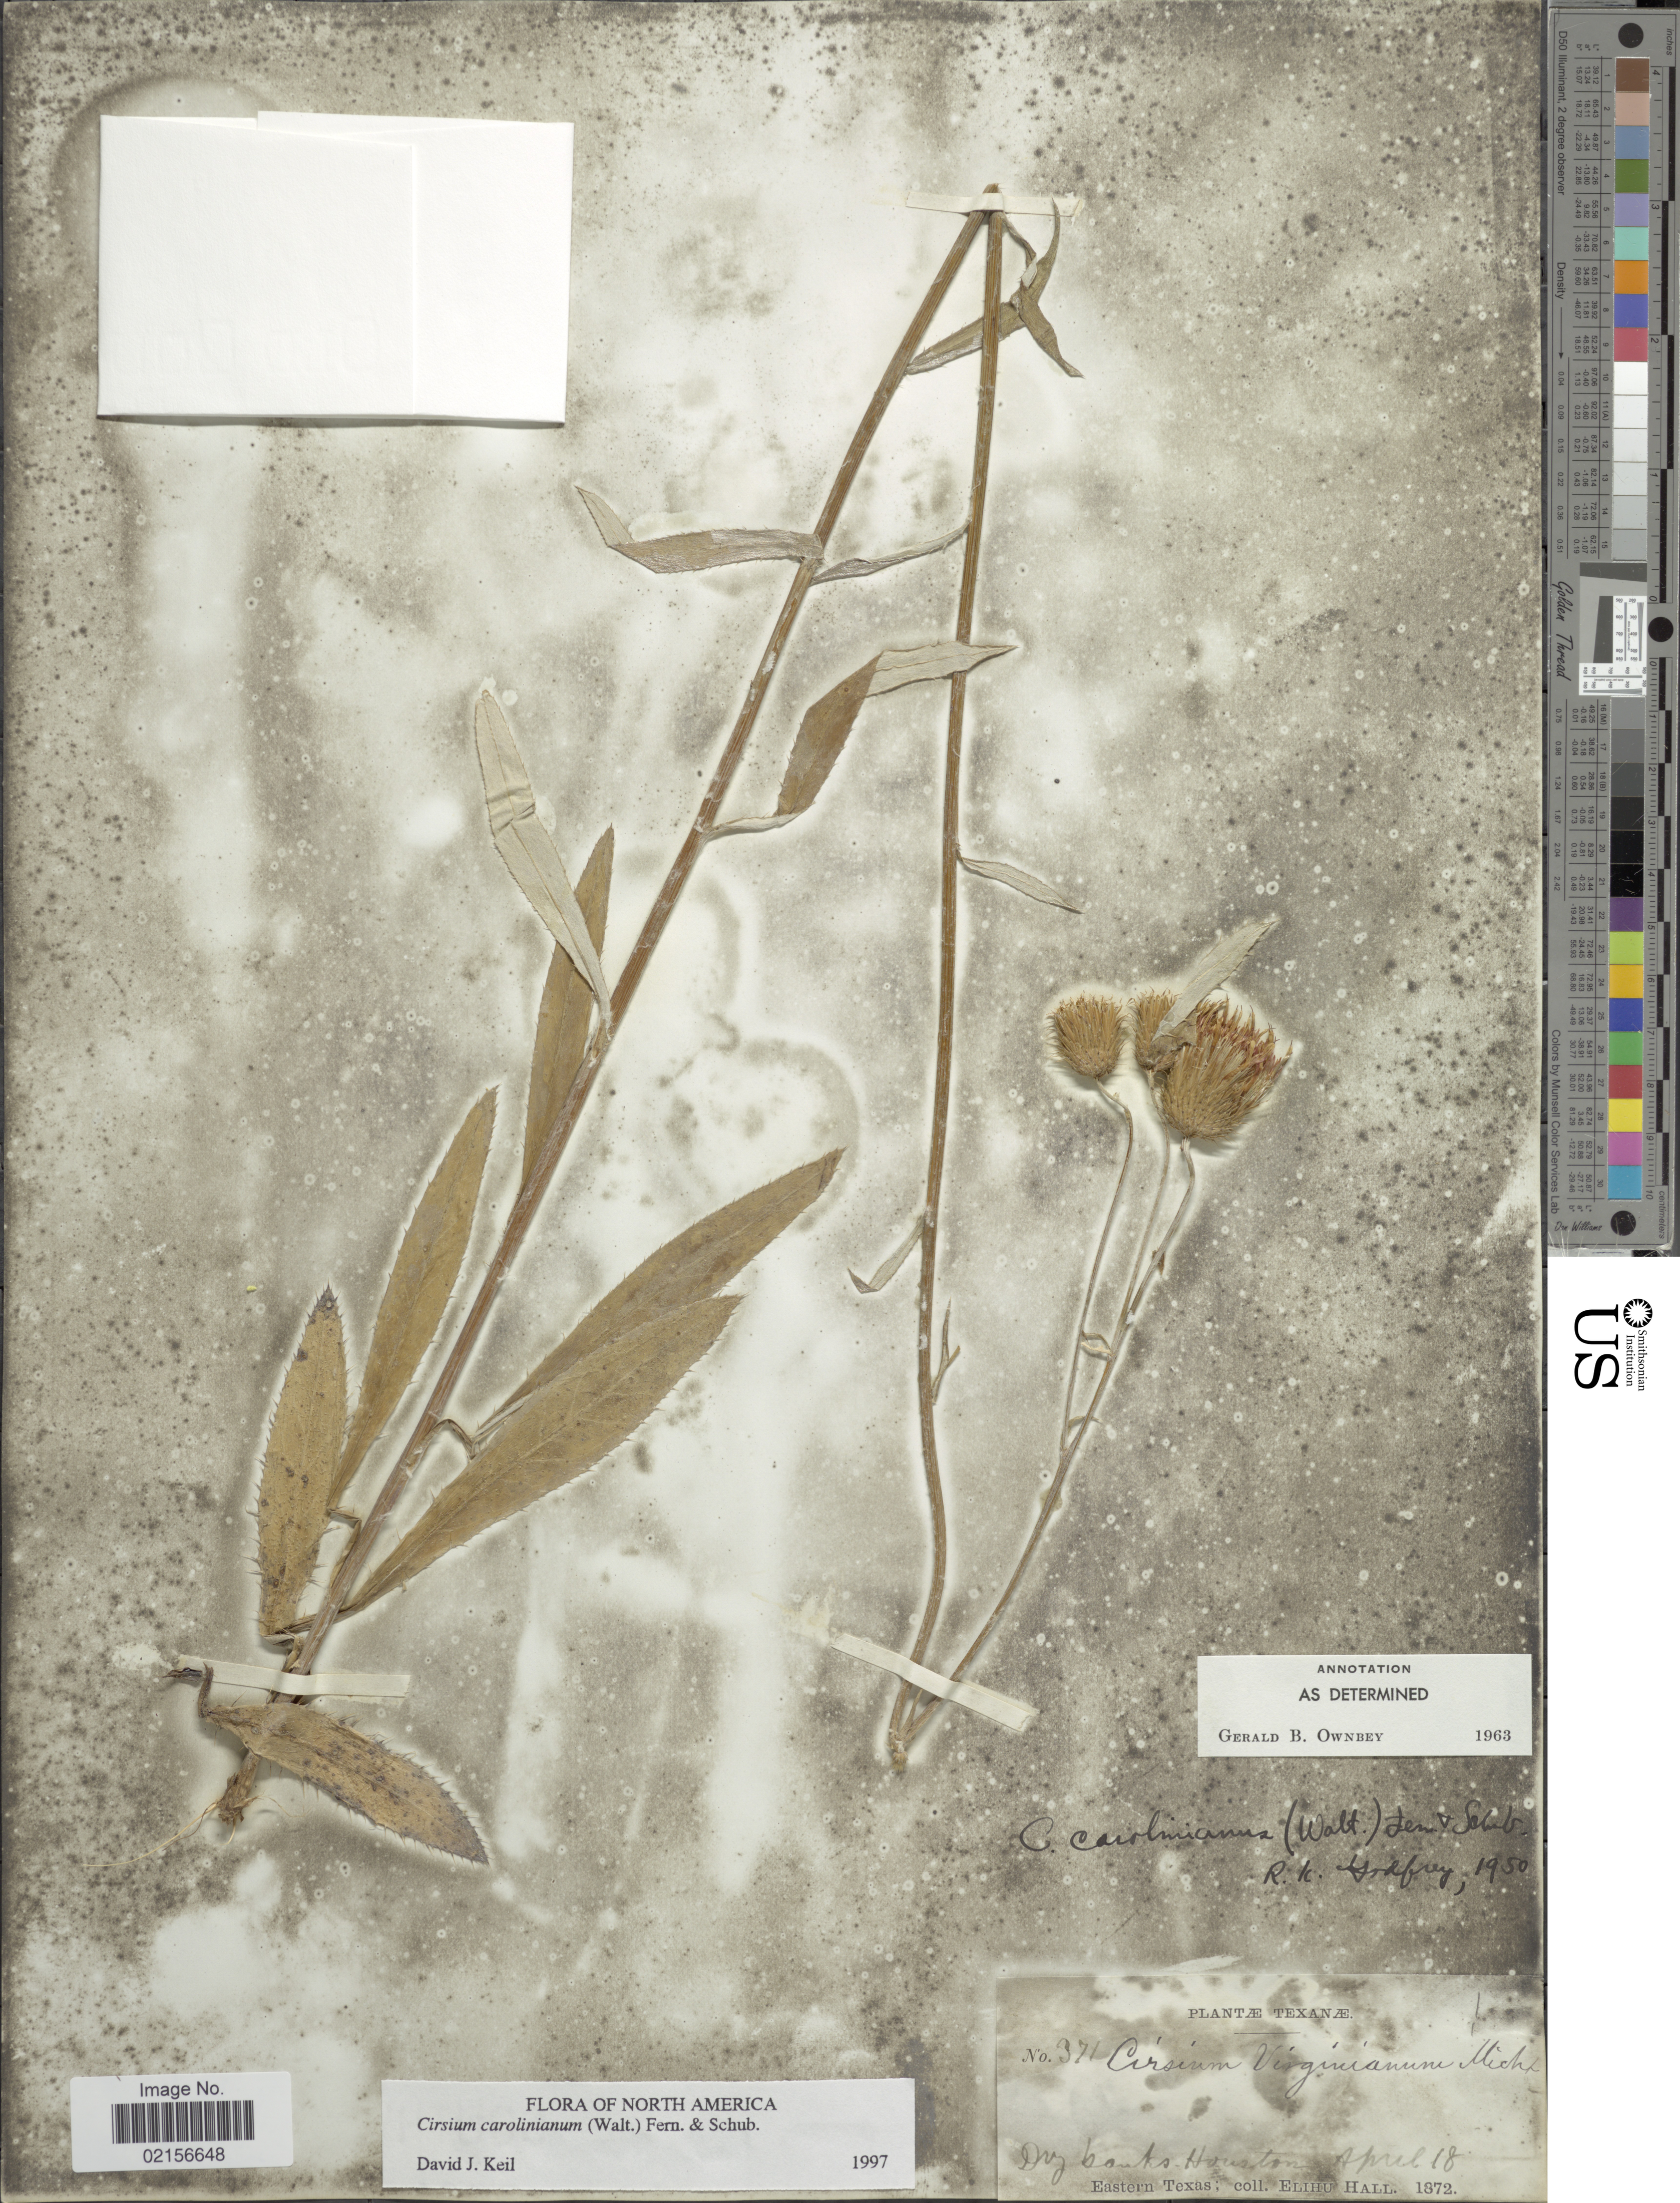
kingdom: Plantae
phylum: Tracheophyta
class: Magnoliopsida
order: Asterales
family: Asteraceae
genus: Cirsium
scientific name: Cirsium carolinianum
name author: (Walter) Fernald & Schub.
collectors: E. Hall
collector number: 371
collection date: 1872-04-18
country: United States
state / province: Texas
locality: Dry banks Houston, Eastern Texas